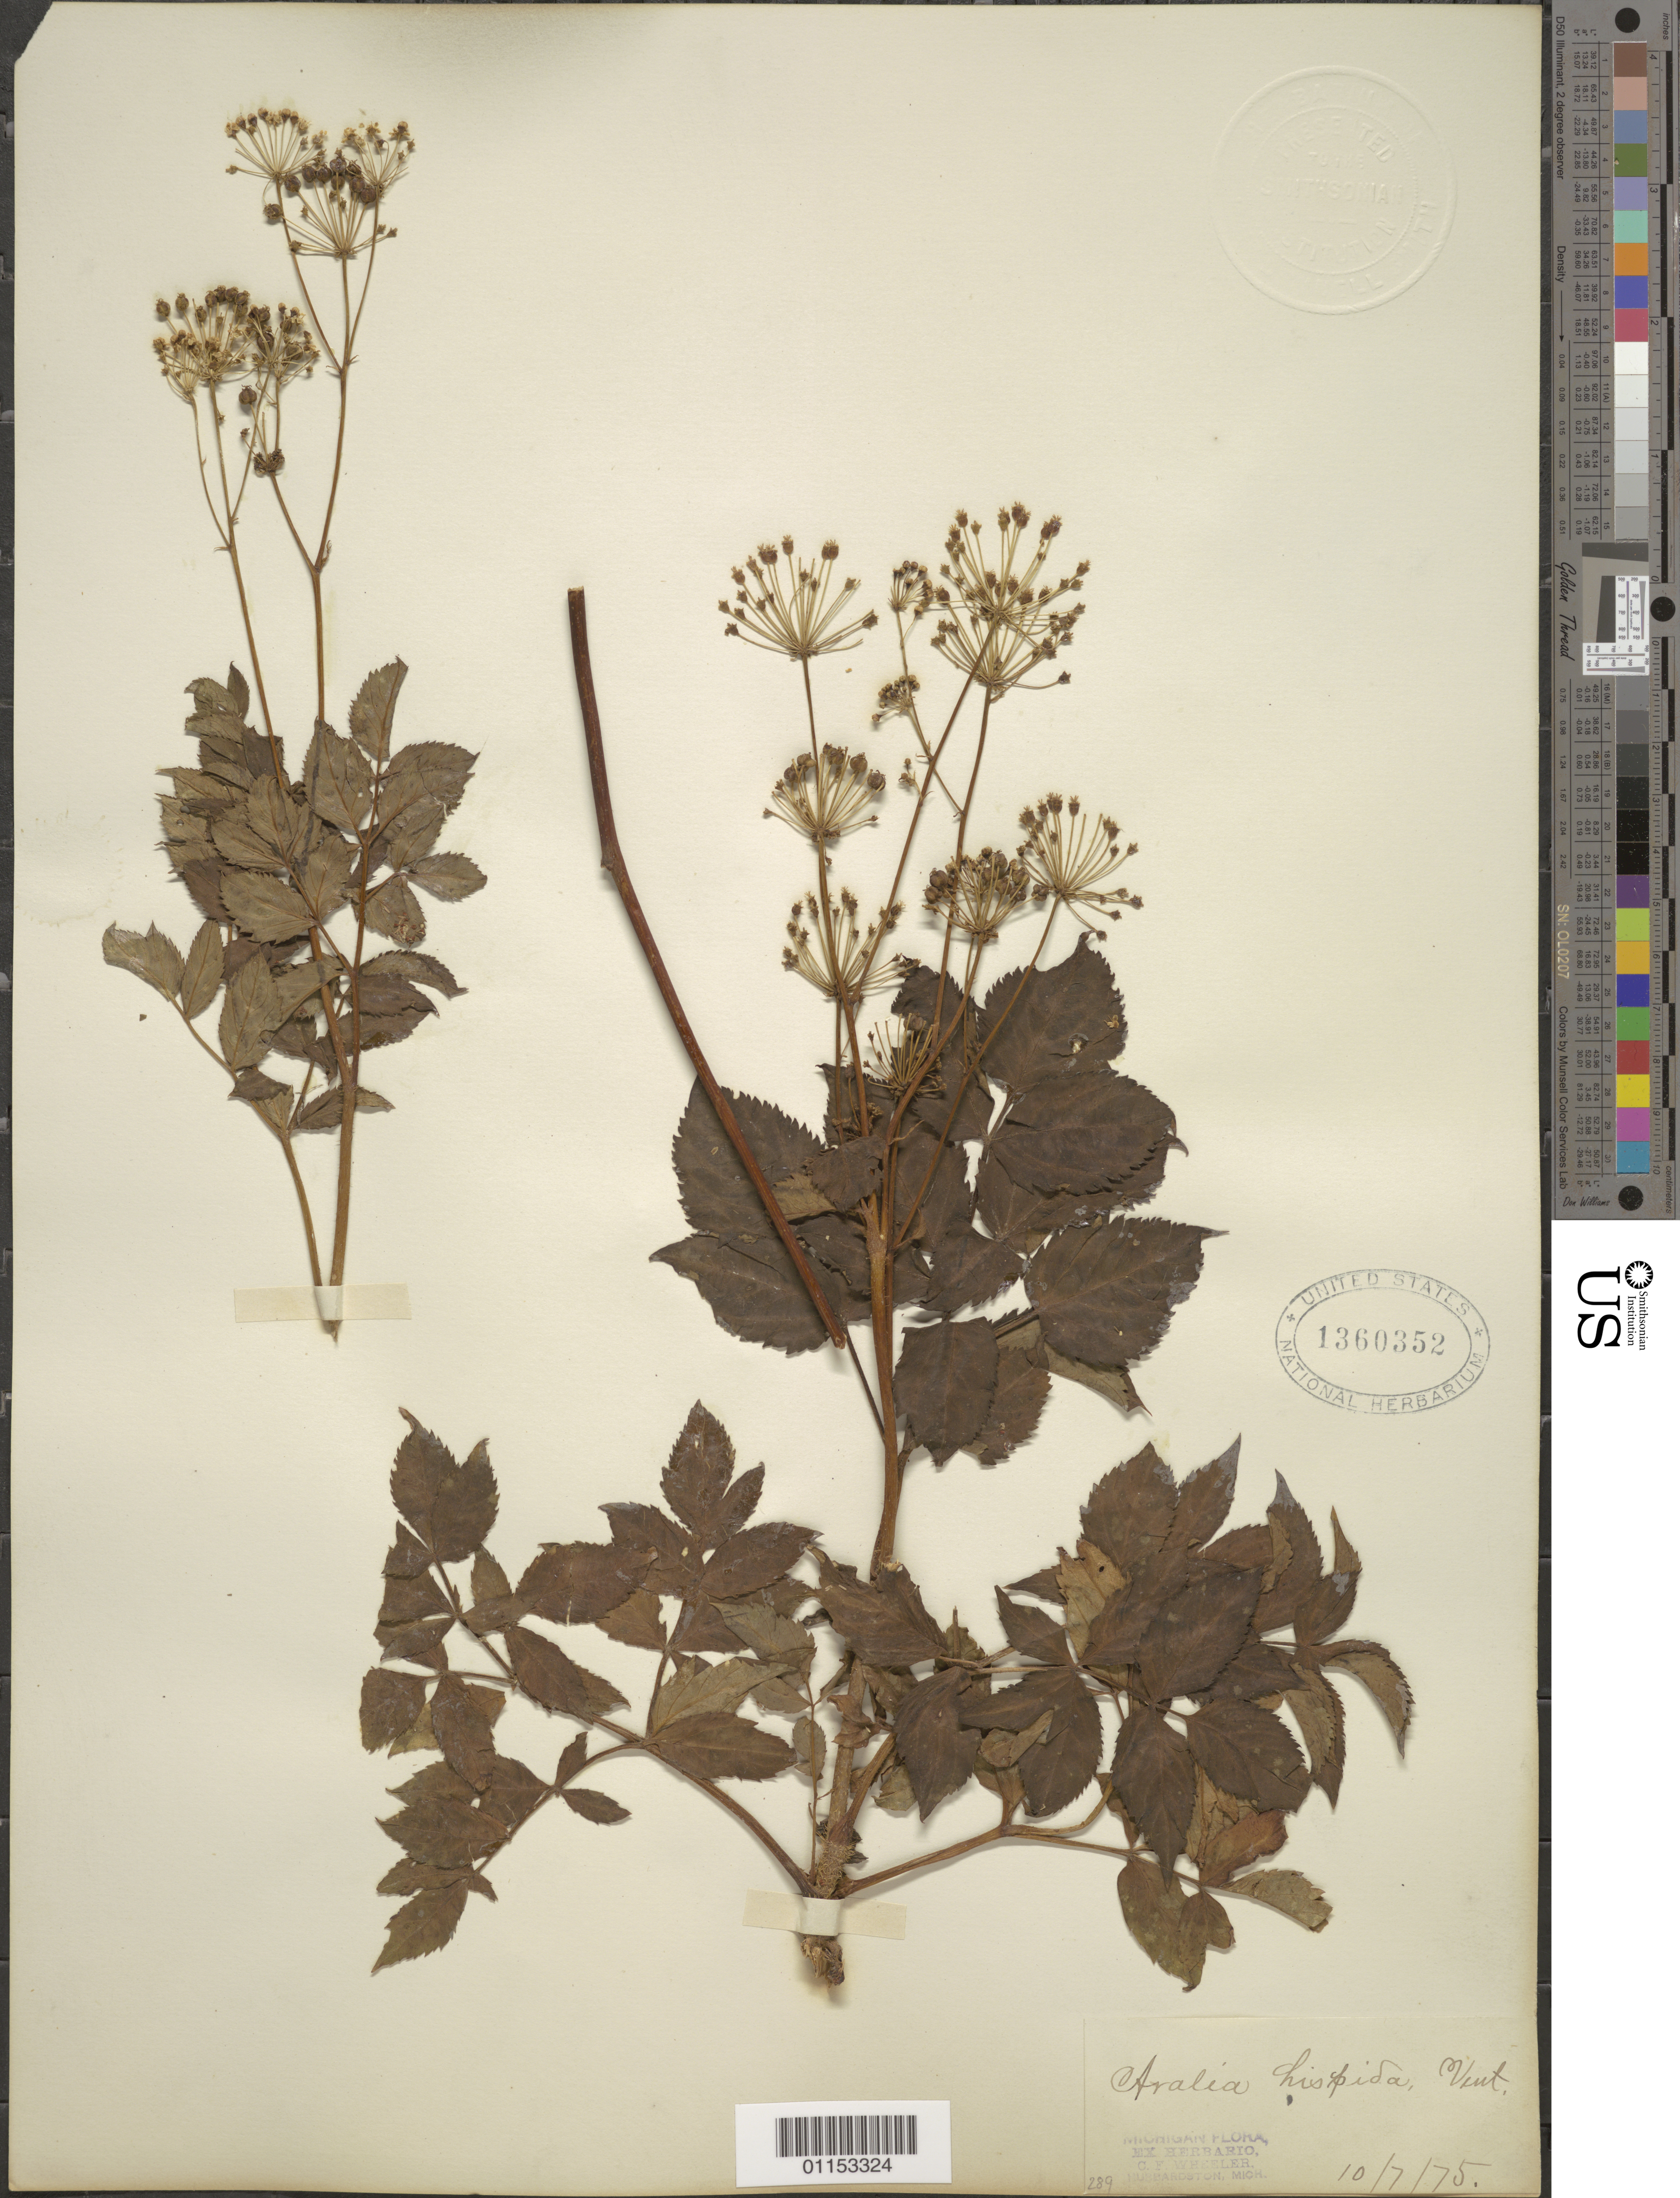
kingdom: Plantae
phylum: Tracheophyta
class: Magnoliopsida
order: Apiales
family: Araliaceae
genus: Aralia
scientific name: Aralia hispida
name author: Vent.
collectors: C. Wheeler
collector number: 289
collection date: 1875-10-07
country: United States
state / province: Michigan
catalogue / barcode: US 1360352